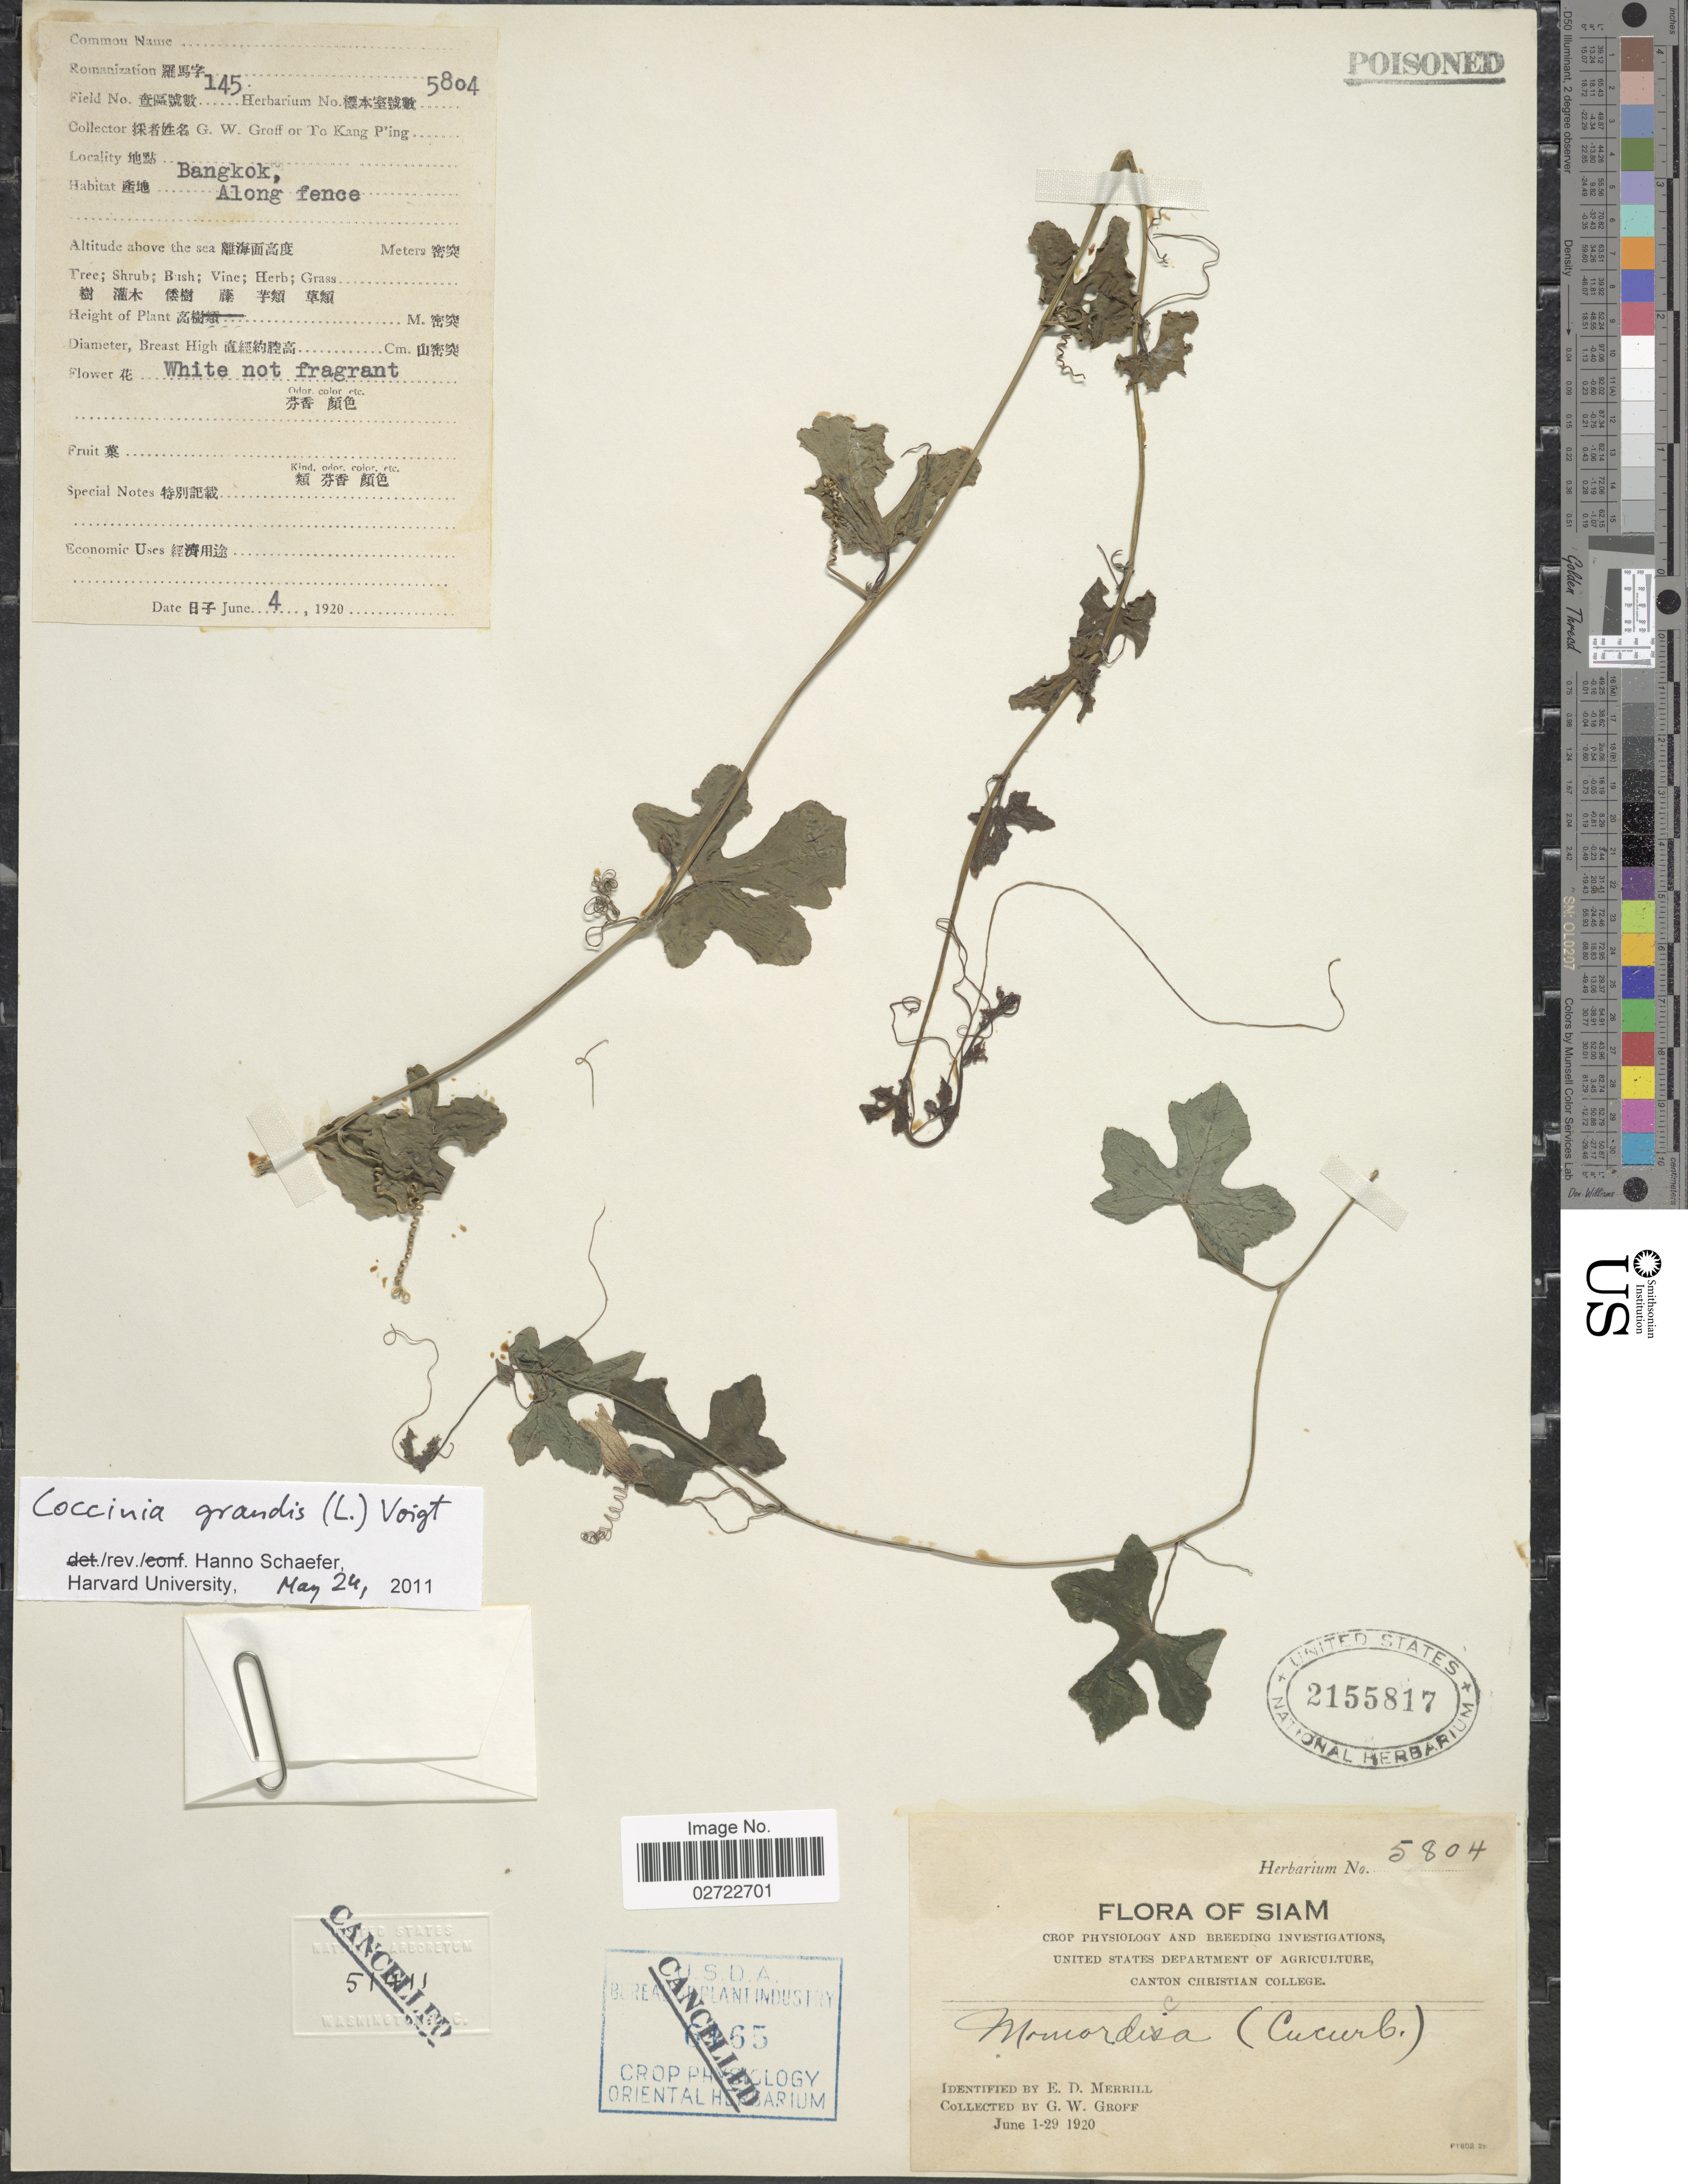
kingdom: Plantae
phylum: Tracheophyta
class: Magnoliopsida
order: Cucurbitales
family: Cucurbitaceae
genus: Coccinia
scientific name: Coccinia grandis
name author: (L.) Voigt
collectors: G. Groff & T. Ping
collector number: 145/5804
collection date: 1920-06-04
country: Thailand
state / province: Bangkok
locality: Siam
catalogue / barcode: US 2155817